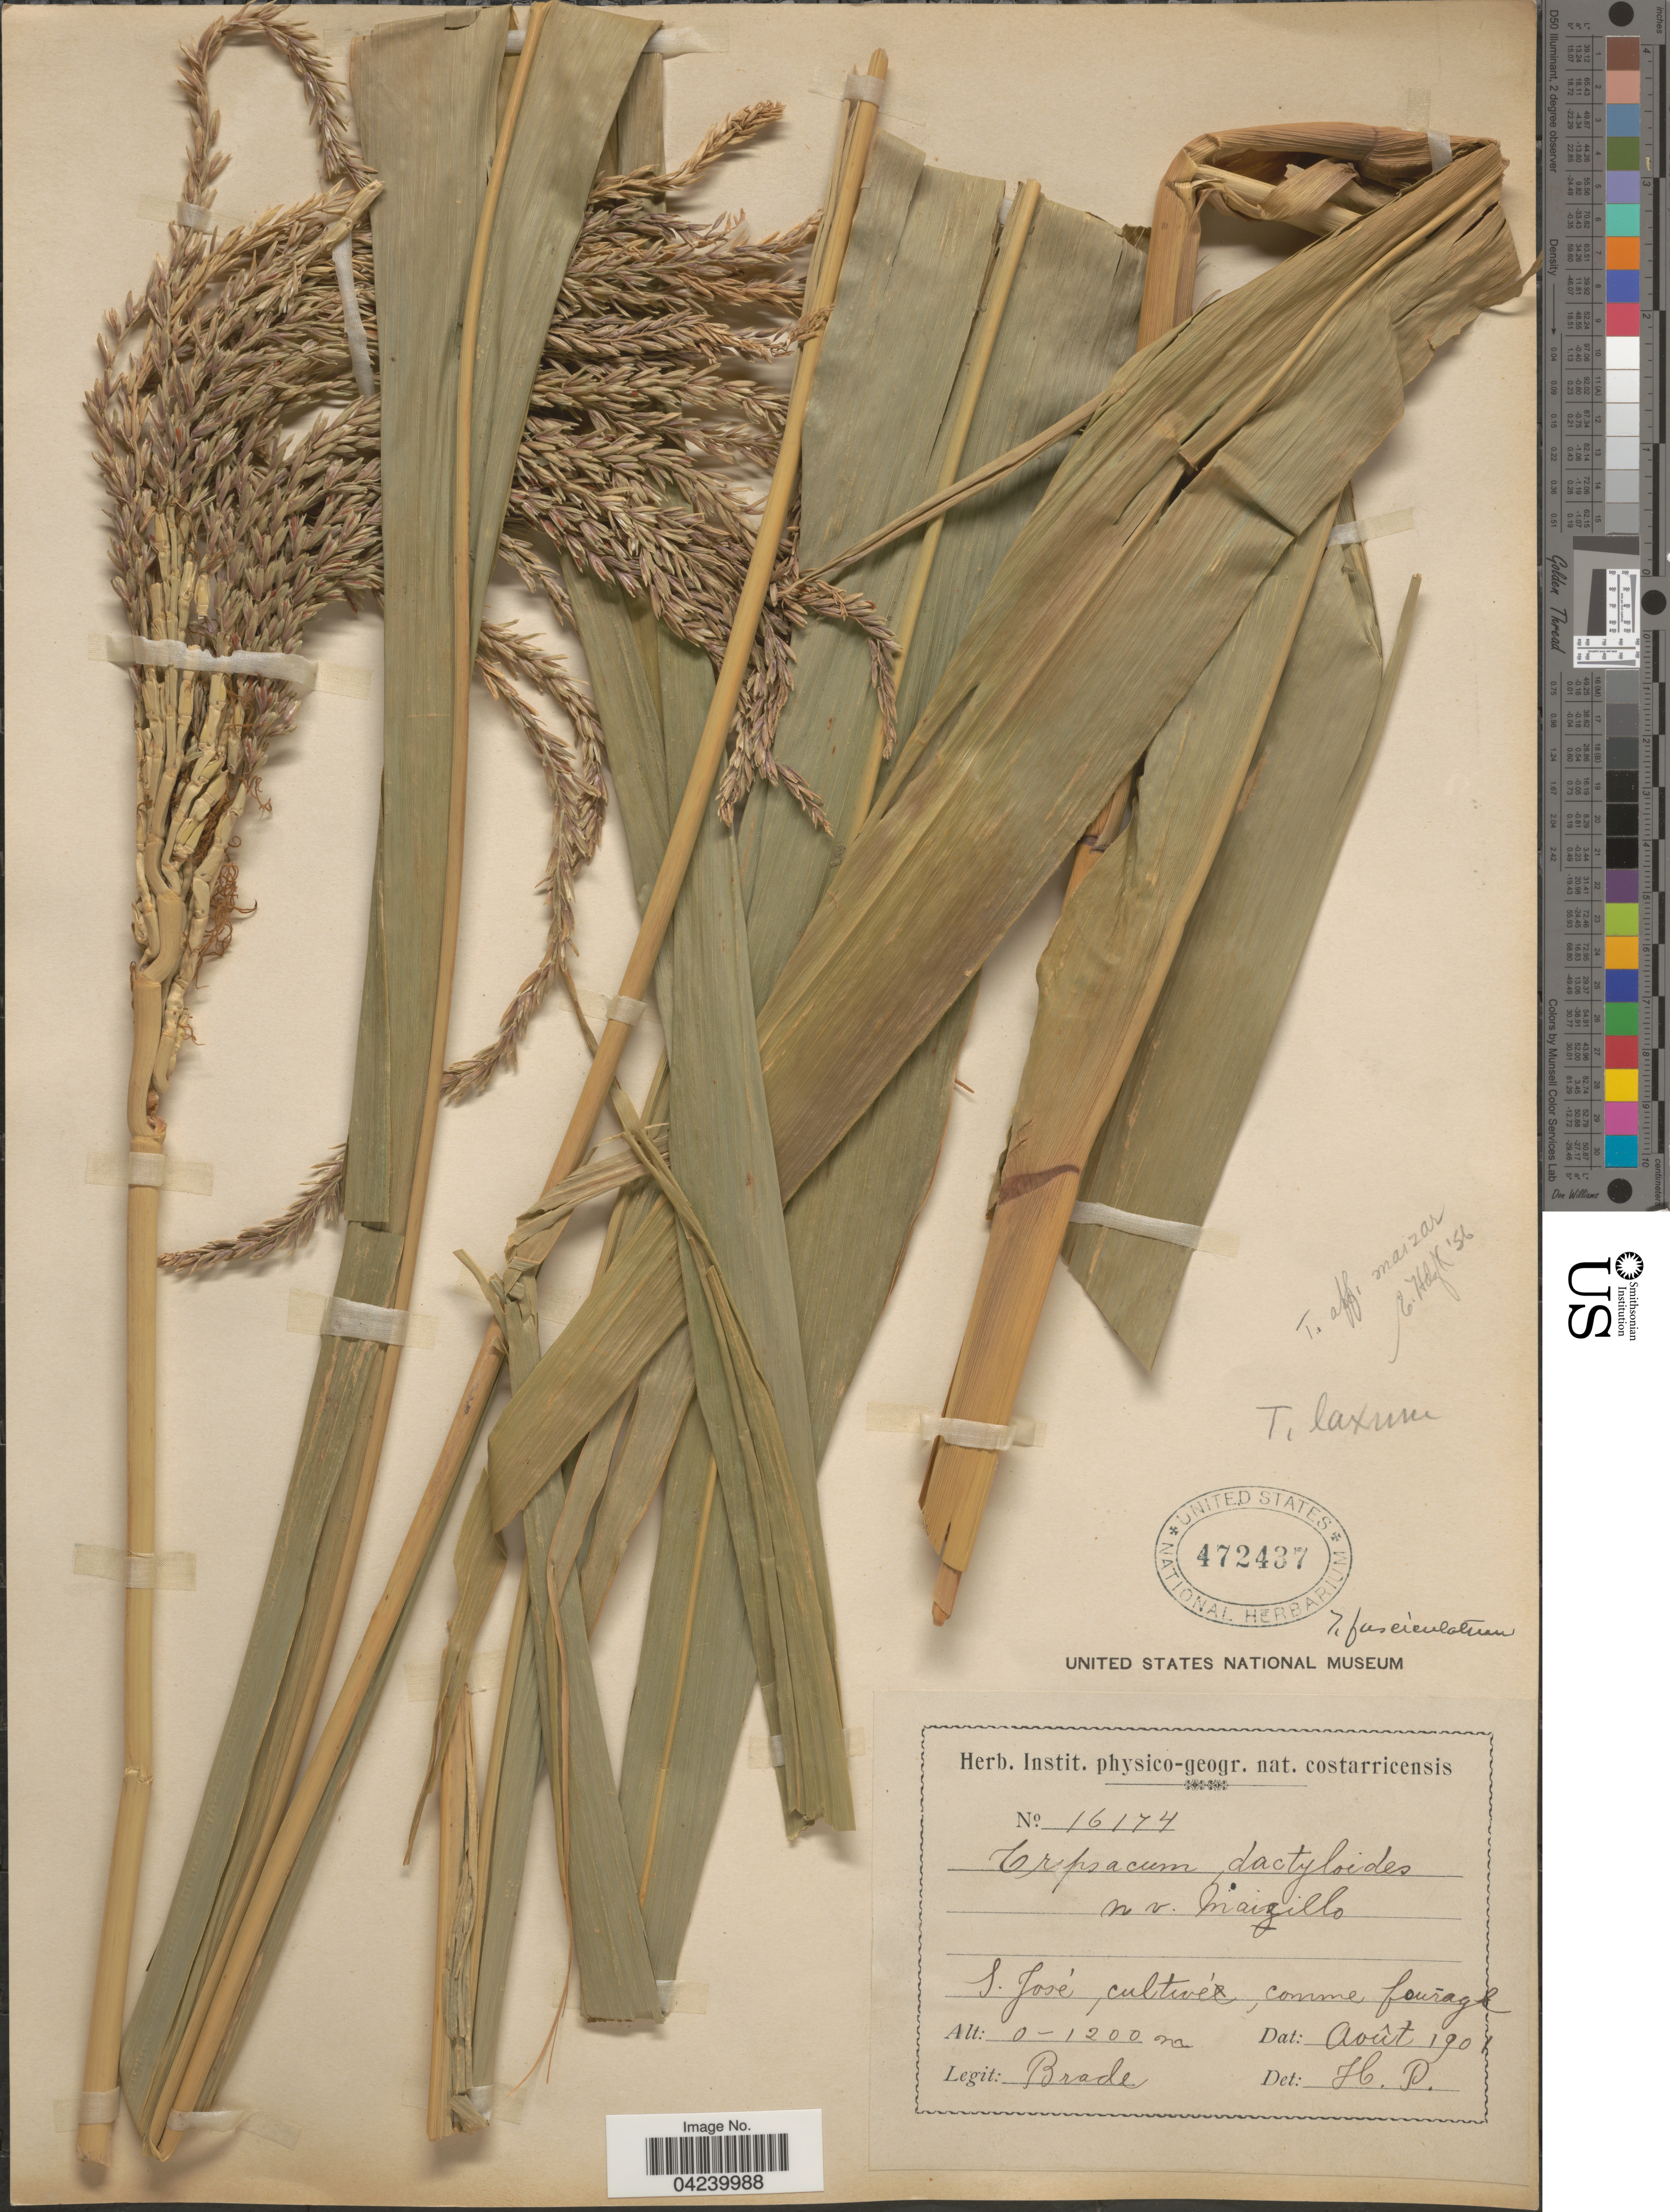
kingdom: Plantae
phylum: Tracheophyta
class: Liliopsida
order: Poales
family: Poaceae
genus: Tripsacum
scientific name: Tripsacum maizar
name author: Hern.-Xol. & Randolph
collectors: -- Brade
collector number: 16174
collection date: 1901-08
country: Costa Rica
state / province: San José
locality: S. José, cultivé comme fourage.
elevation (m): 0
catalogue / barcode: US 472437